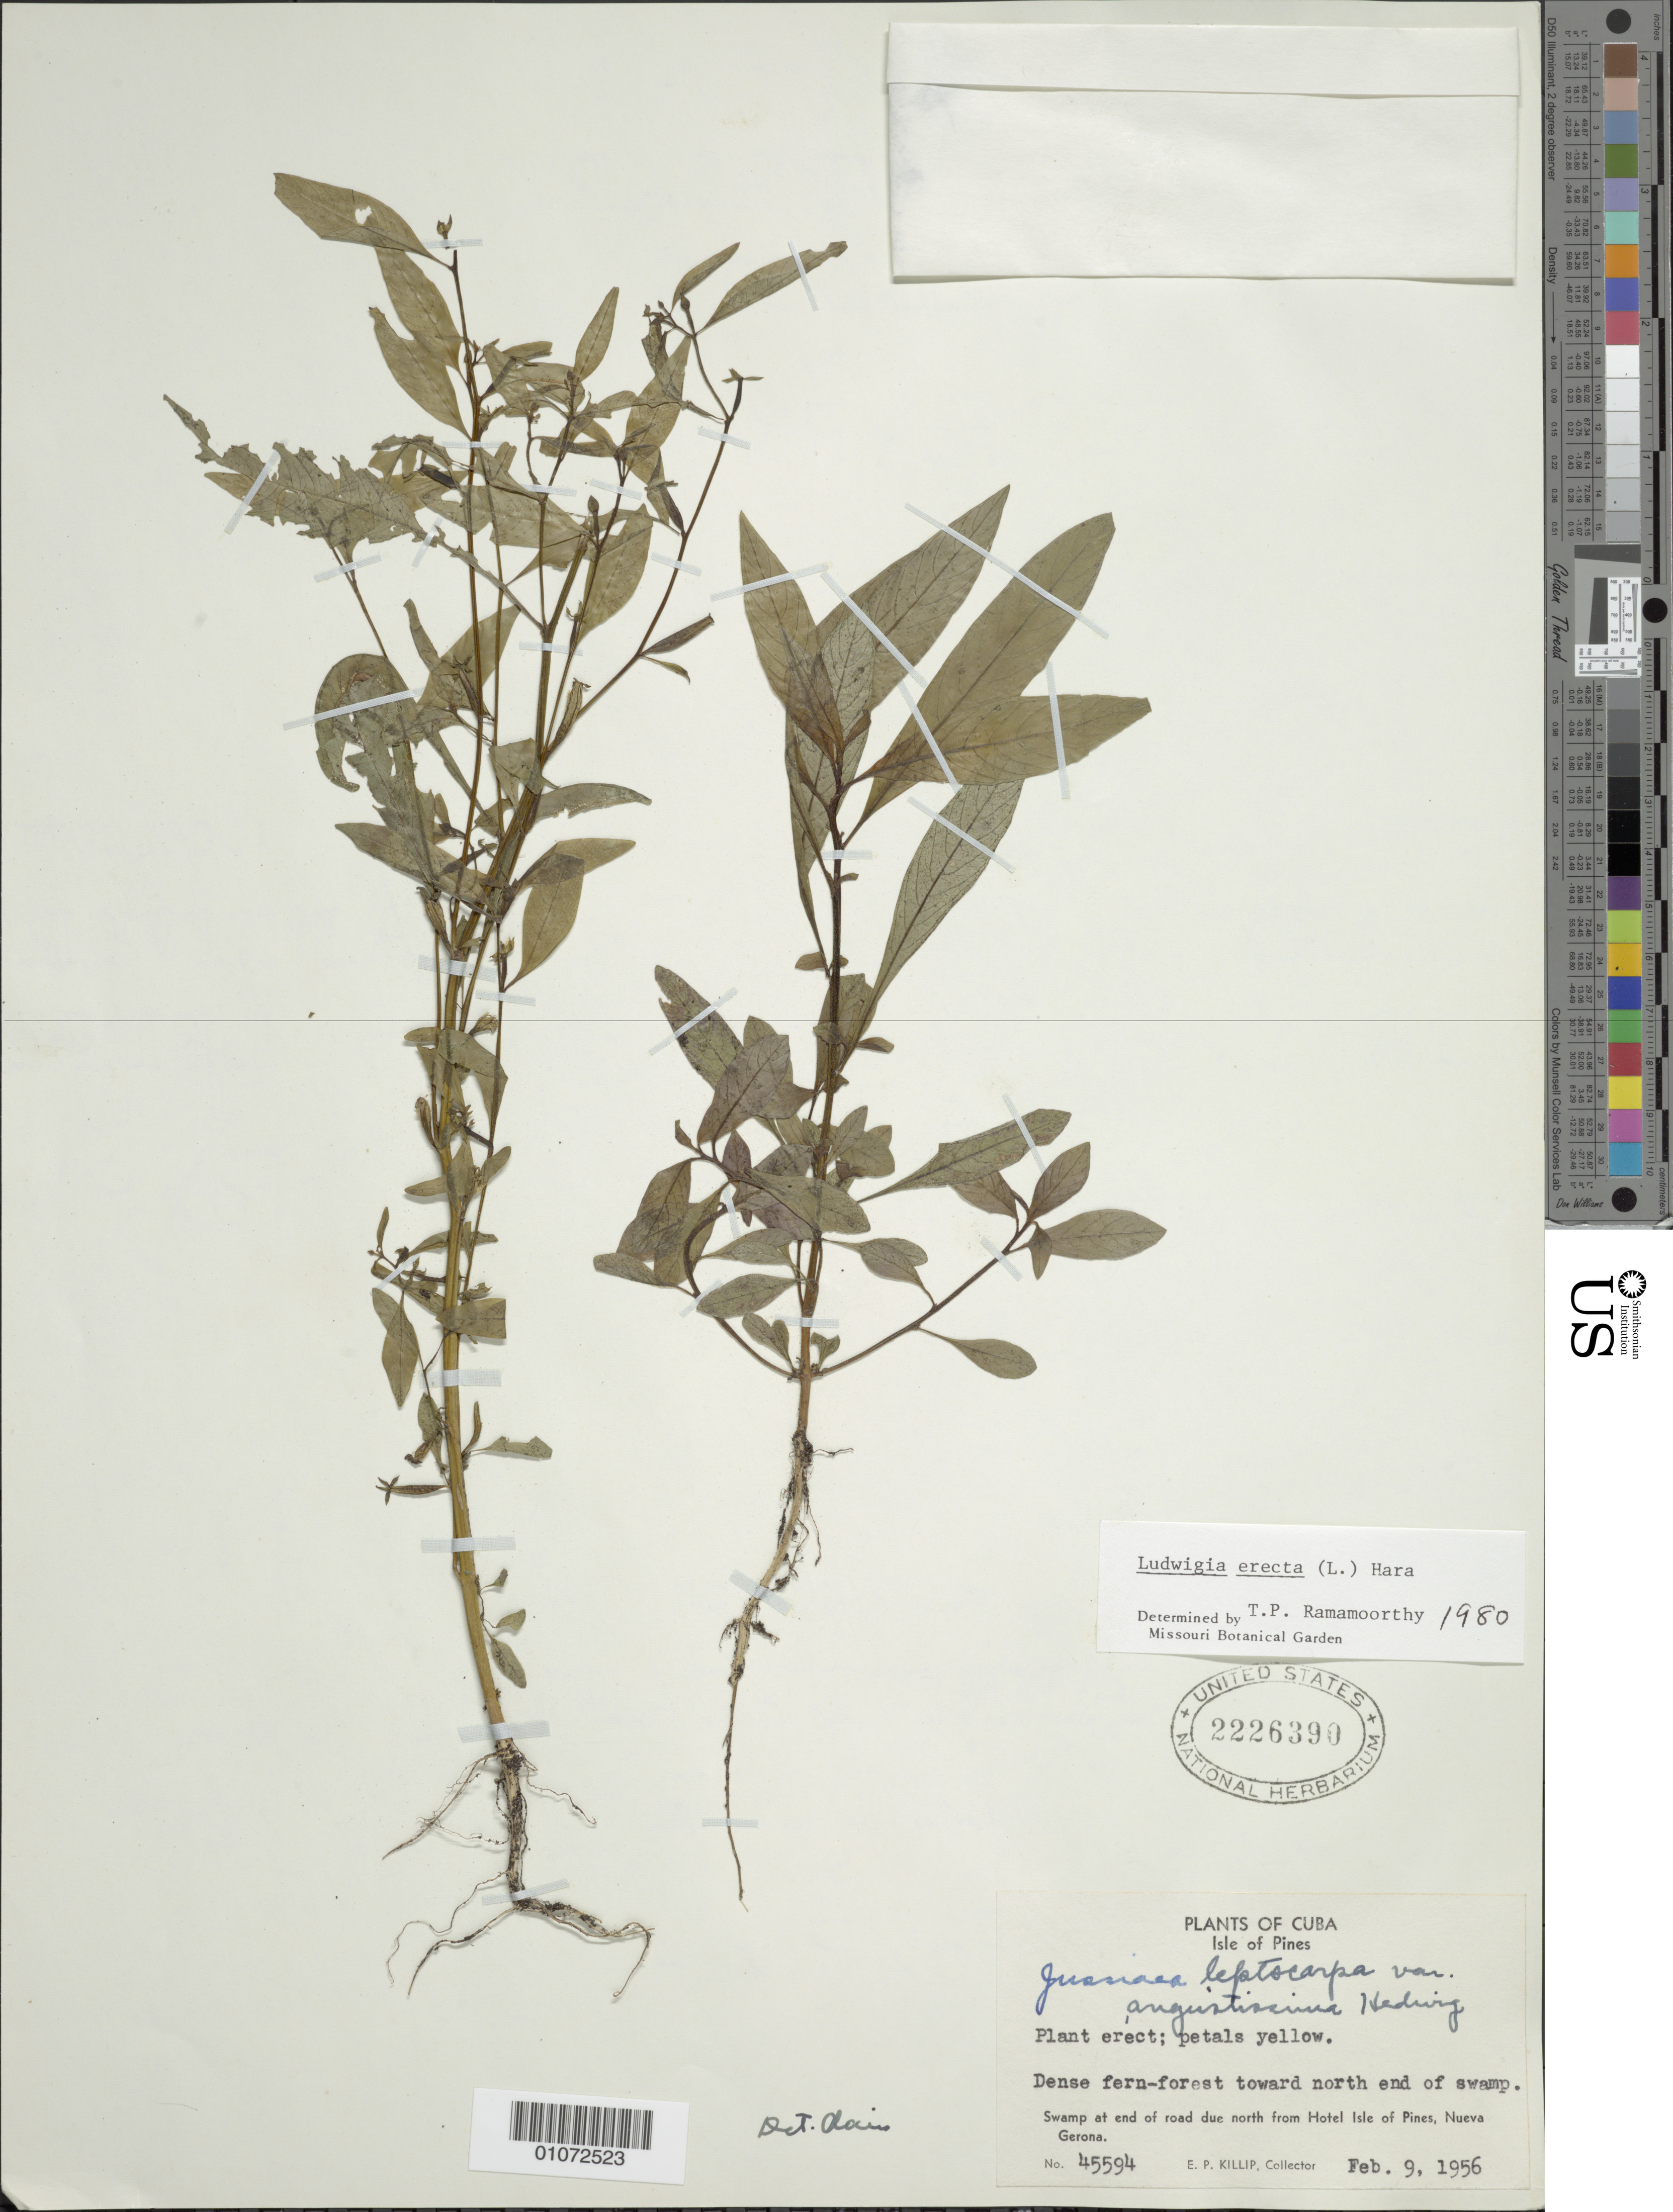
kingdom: Plantae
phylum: Tracheophyta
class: Magnoliopsida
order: Myrtales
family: Onagraceae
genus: Ludwigia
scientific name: Ludwigia erecta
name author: (L.) H. Hara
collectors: E. P. Killip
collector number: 45594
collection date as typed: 09 Feb 1956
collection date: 1956-02-09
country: Cuba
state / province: Isla de La Juventud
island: Isla de la Juventud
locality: Dense fern-forest toward north end of swamp, at end of road due north from Hotel Isle of Pines, Nueva Gerona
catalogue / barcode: US 2226390